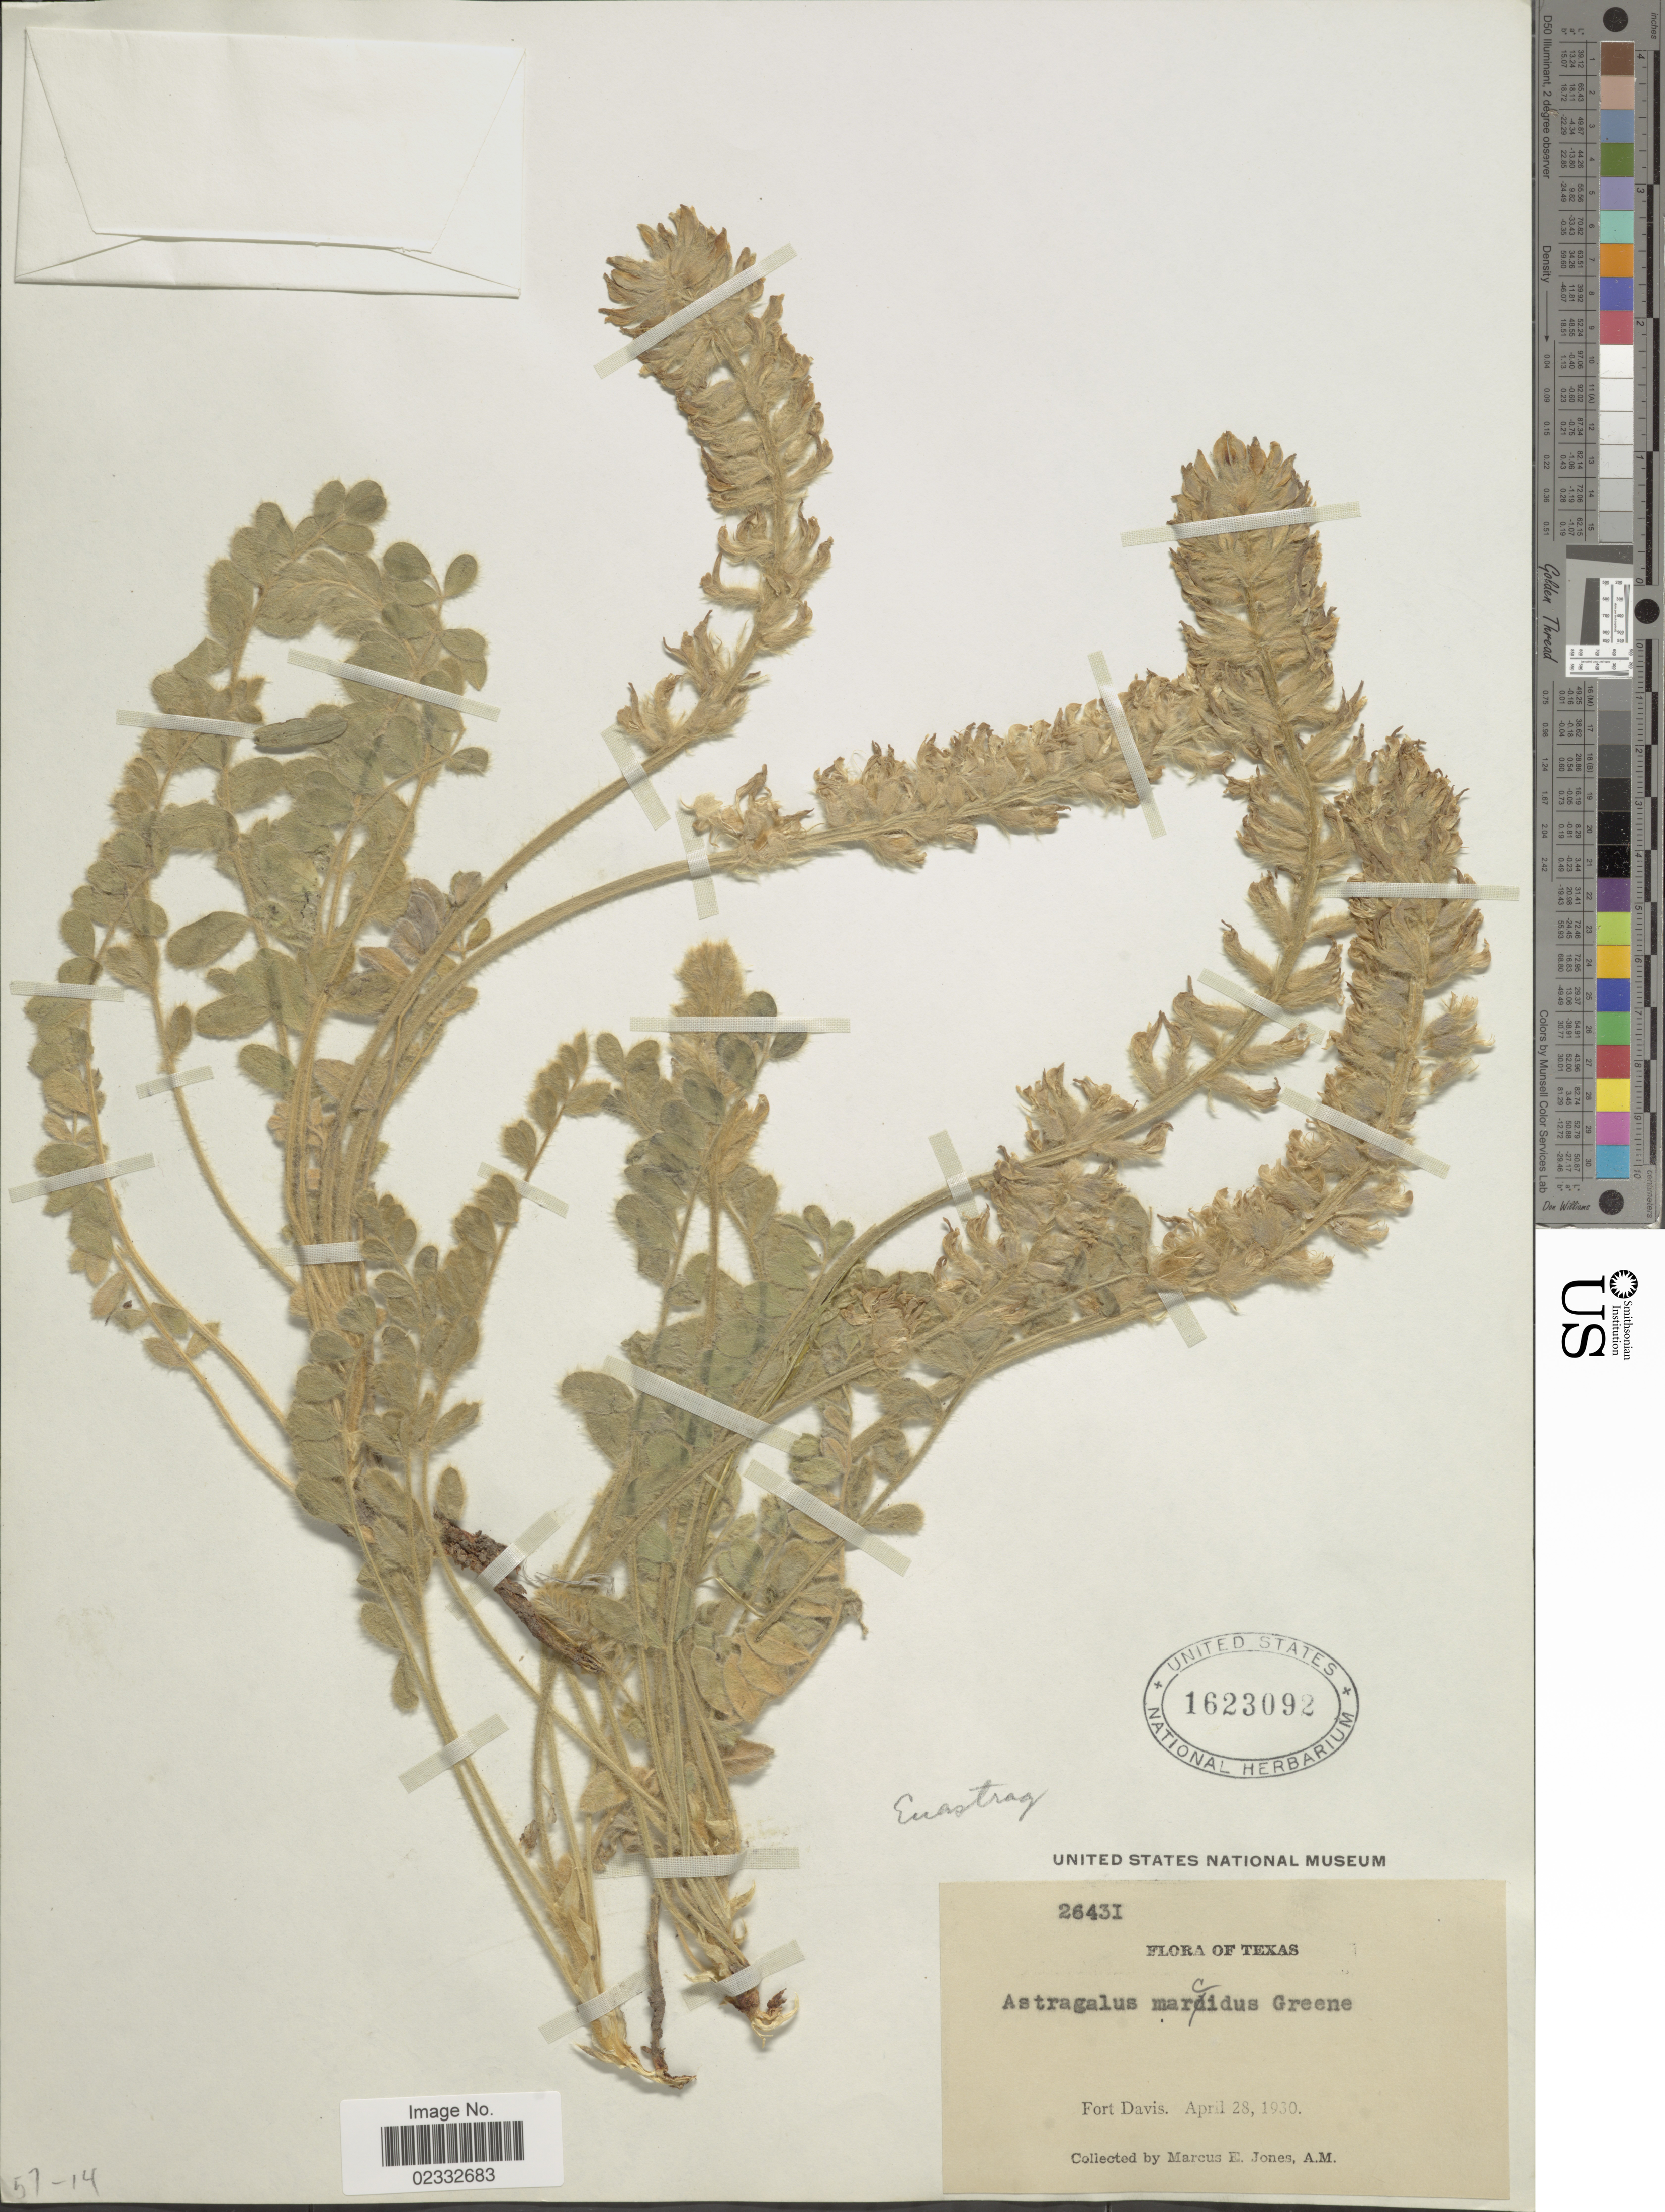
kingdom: Plantae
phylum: Tracheophyta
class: Magnoliopsida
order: Fabales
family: Fabaceae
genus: Astragalus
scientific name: Astragalus marcidus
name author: Greene ex Rydb.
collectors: M. E. Jones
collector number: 26431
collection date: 1930-04-28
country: United States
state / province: Texas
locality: Fort Davis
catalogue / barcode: US 1623092